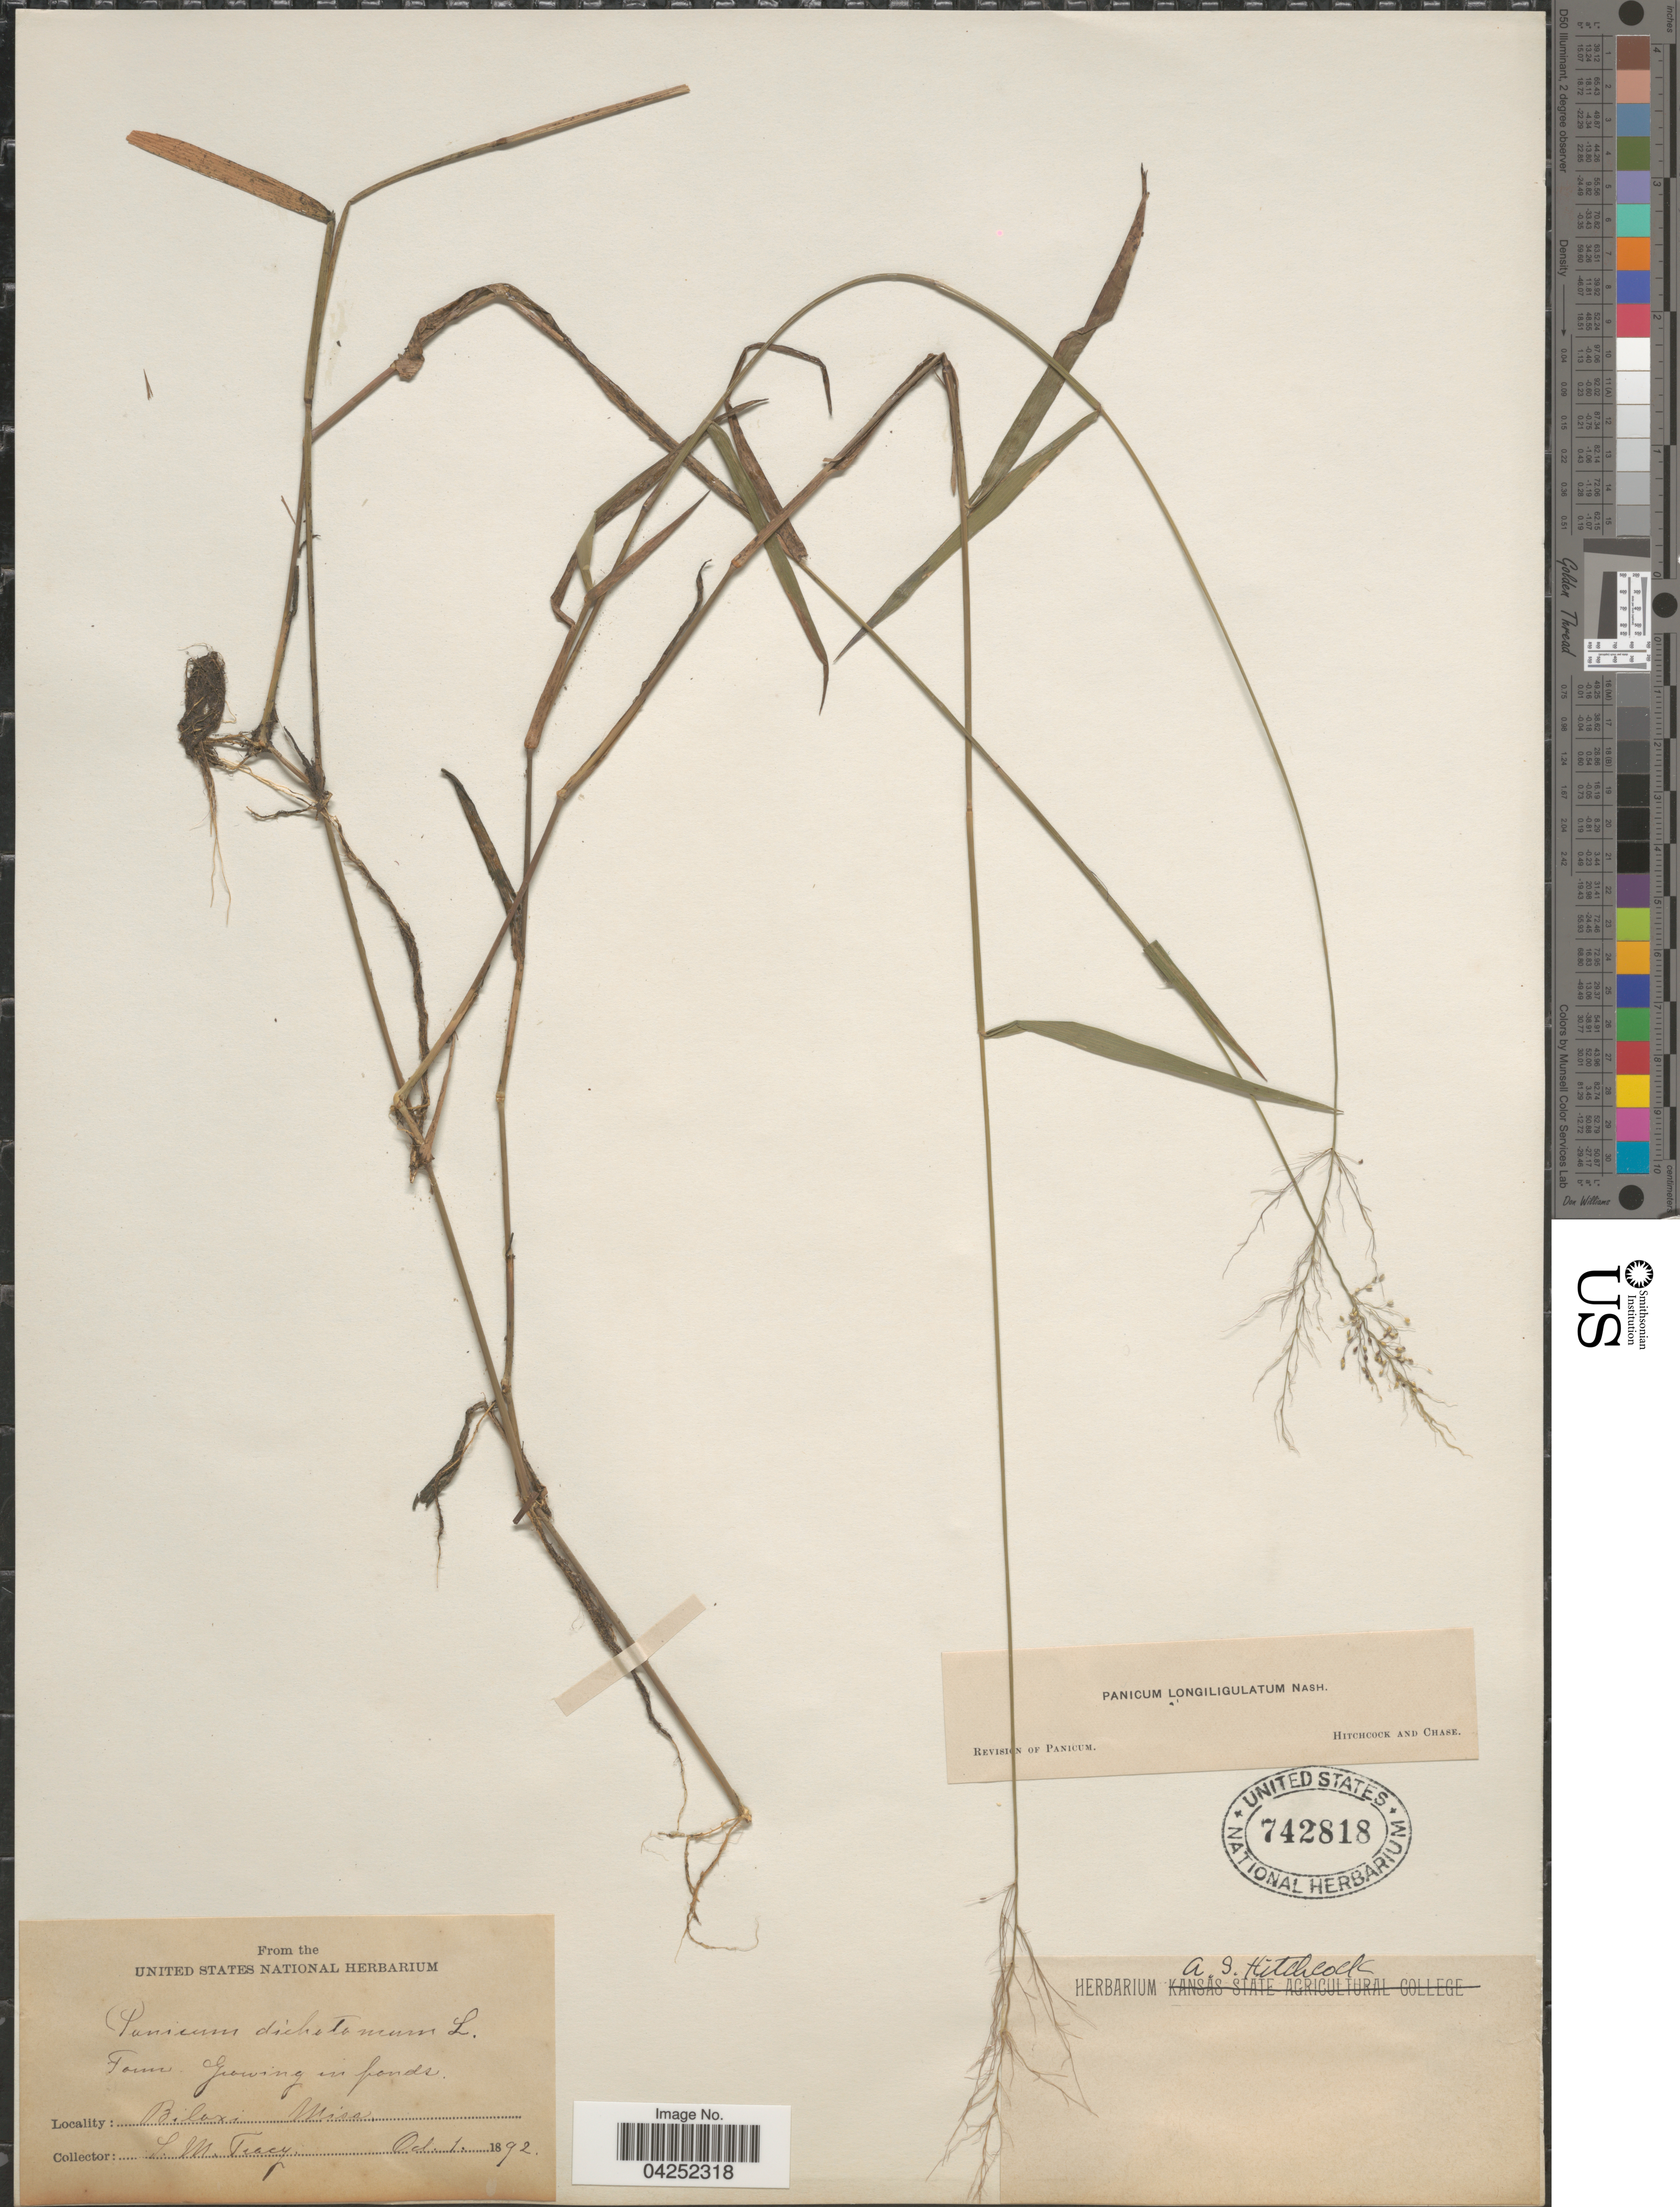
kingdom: Plantae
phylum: Tracheophyta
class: Liliopsida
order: Poales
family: Poaceae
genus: Dichanthelium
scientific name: Dichanthelium acuminatum var. longiligulatum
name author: (Nash) Gould & C.A. Clark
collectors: S. M. Tracy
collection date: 1892-10-01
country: United States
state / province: Mississippi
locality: Growing in ponds. Biloxi.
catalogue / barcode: US 742818